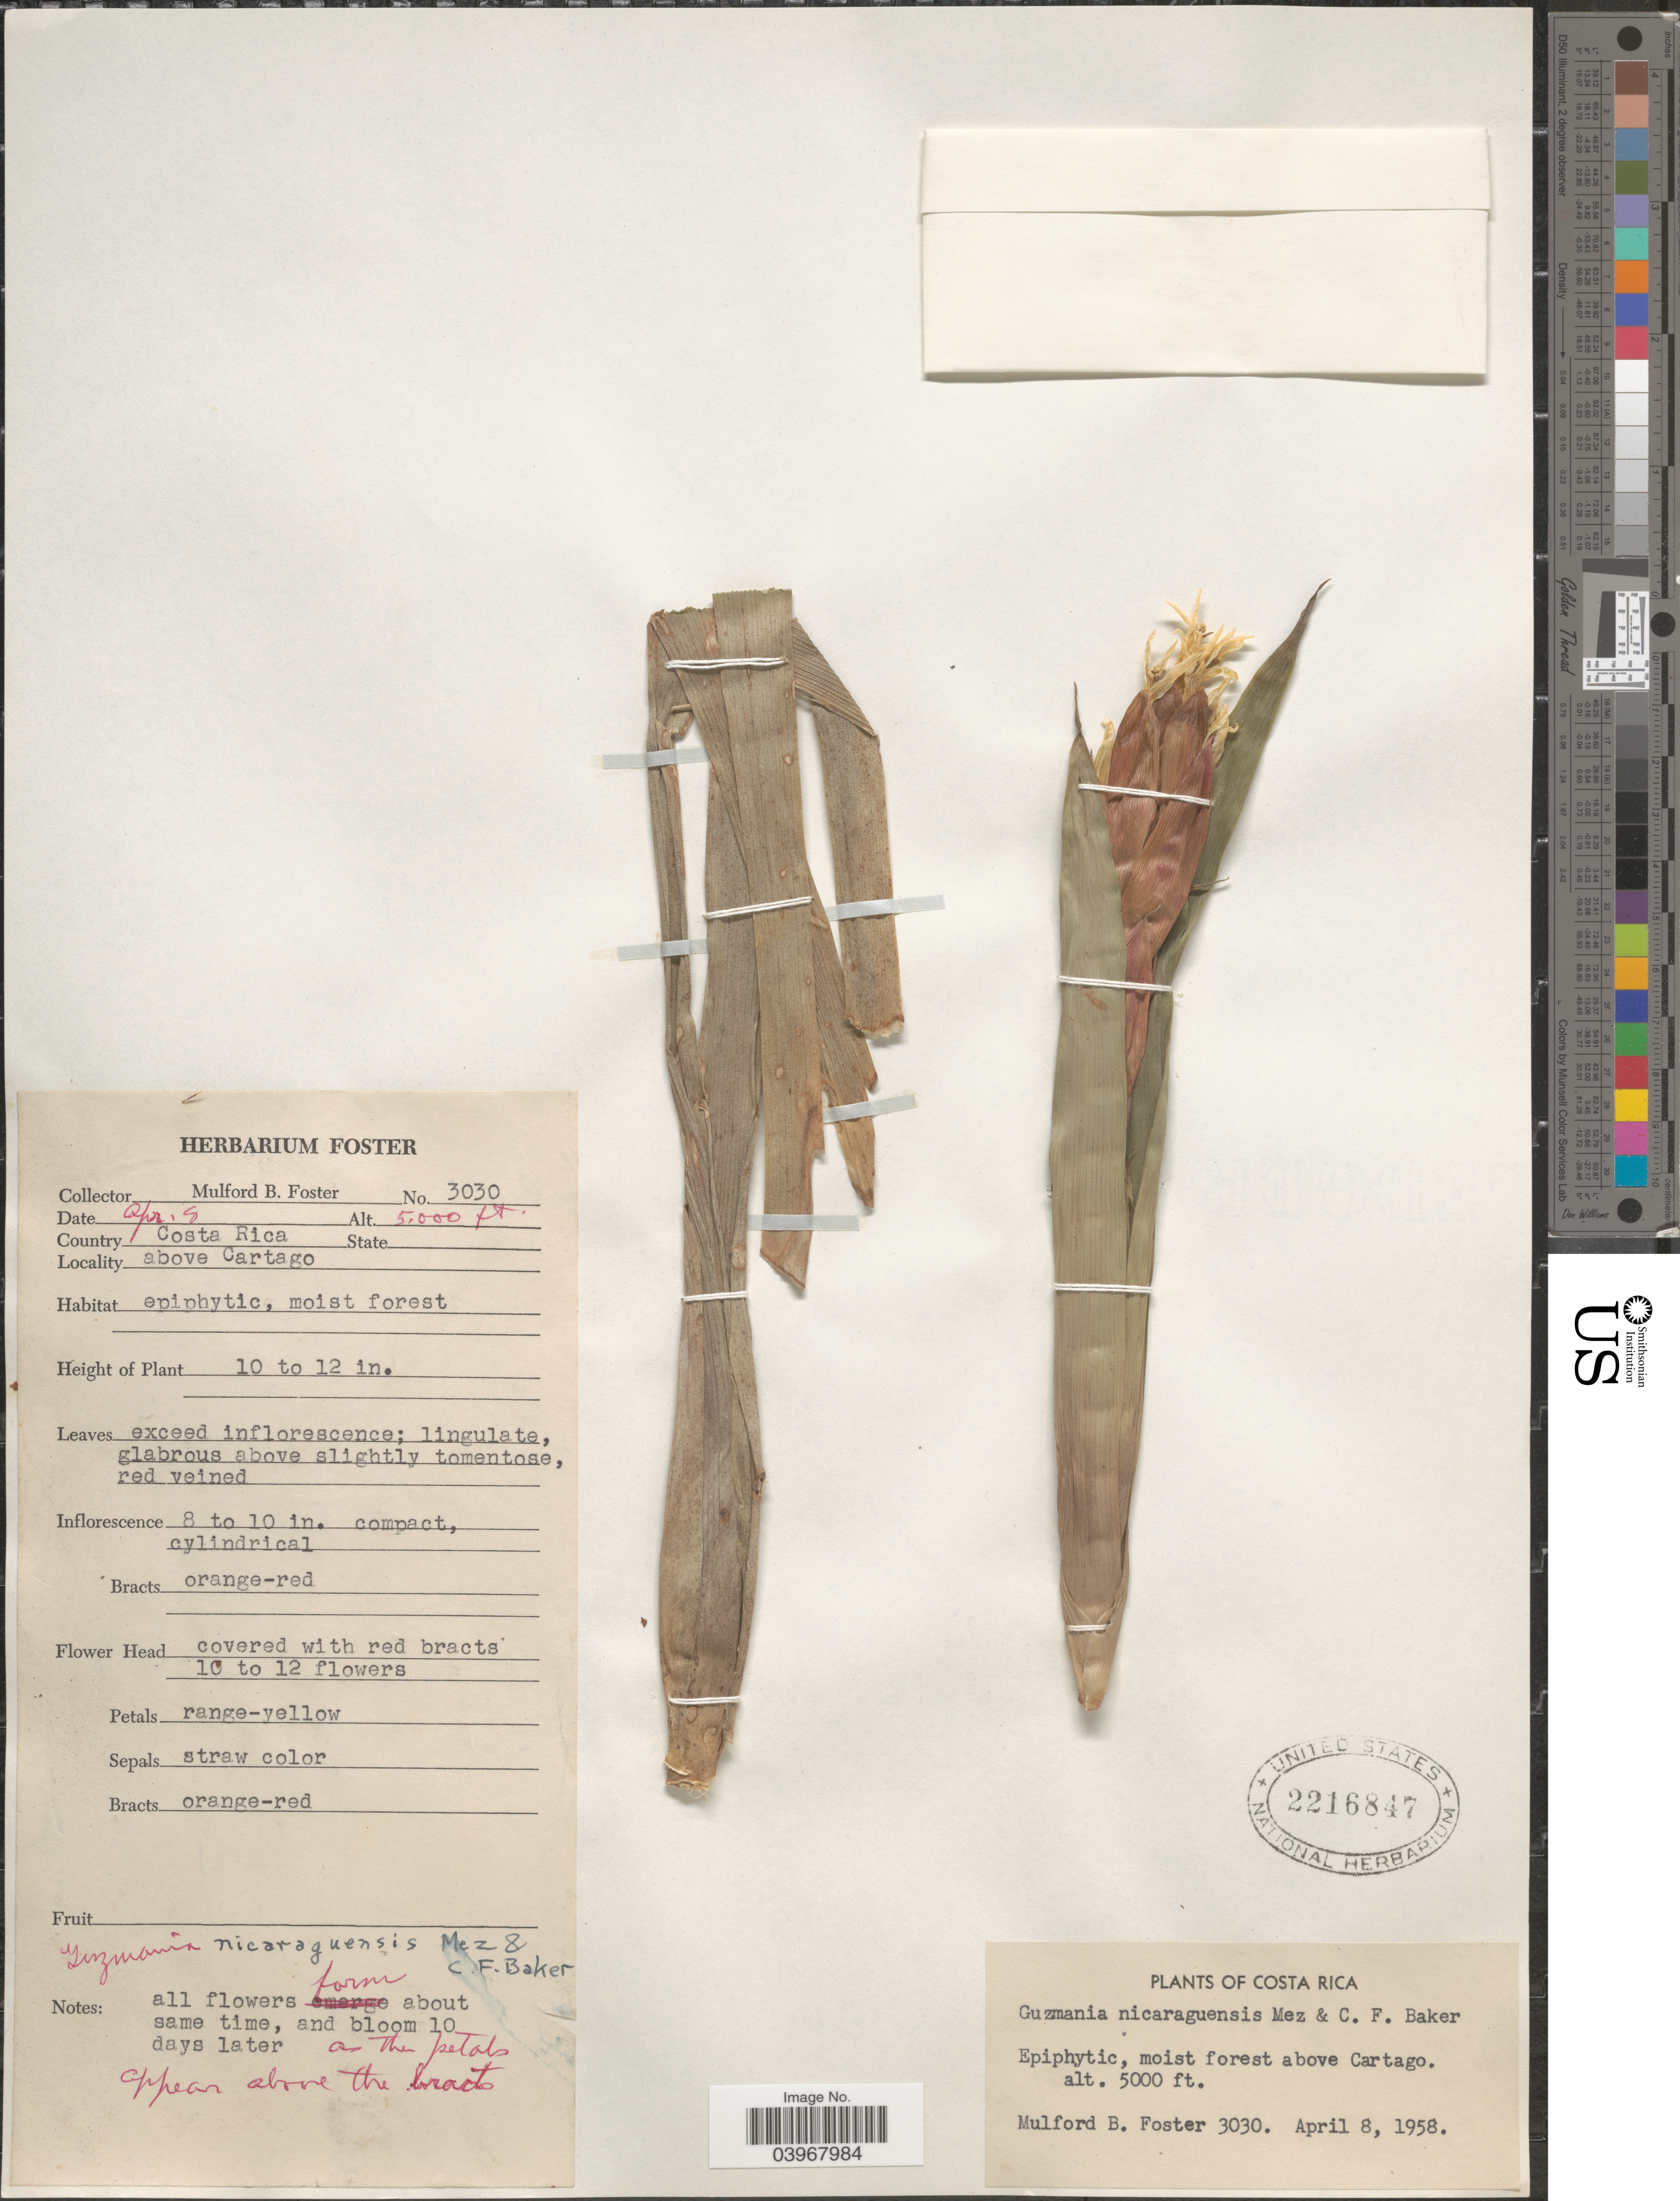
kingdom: Plantae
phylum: Tracheophyta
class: Liliopsida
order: Poales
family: Bromeliaceae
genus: Guzmania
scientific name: Guzmania nicaraguensis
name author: Mez & Mez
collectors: M. B. Foster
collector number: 3030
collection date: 1958-04-08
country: Costa Rica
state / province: Cartago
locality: Above Cartago.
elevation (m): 1524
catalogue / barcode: US 2216847